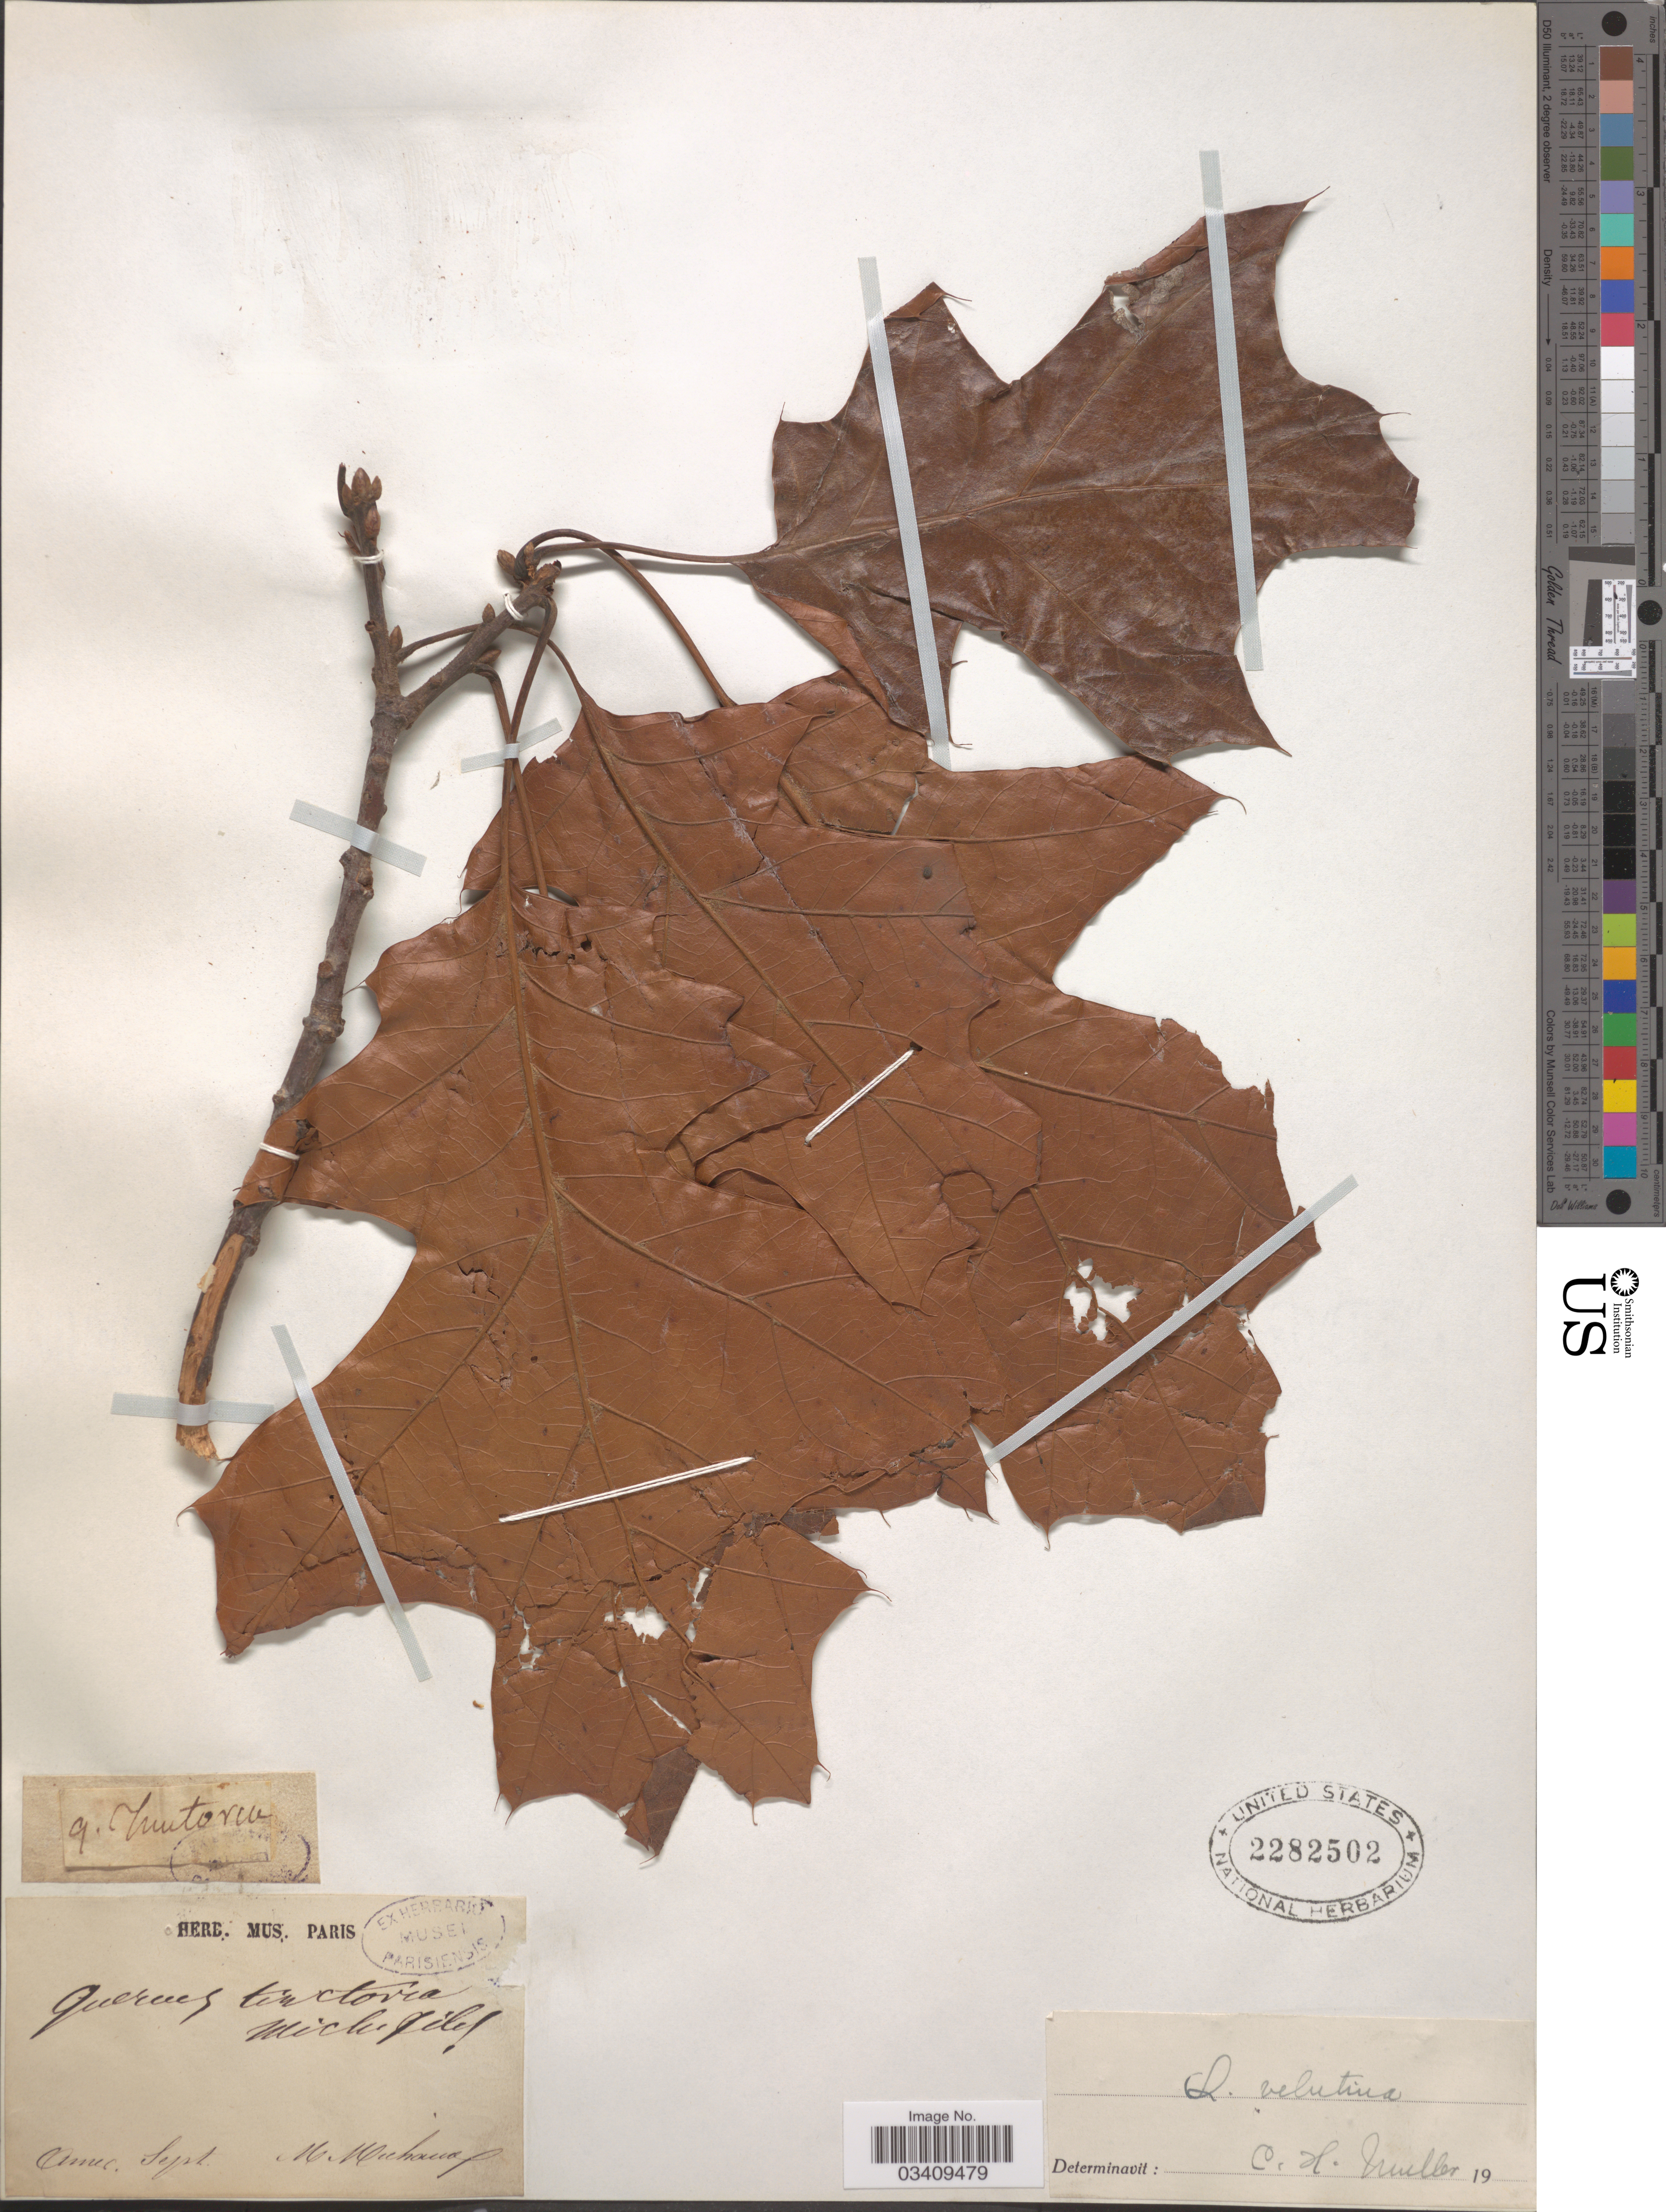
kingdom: Plantae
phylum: Tracheophyta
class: Magnoliopsida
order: Fagales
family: Fagaceae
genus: Quercus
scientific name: Quercus velutina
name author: Lam.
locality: Amer. Sept.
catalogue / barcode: US 2282502